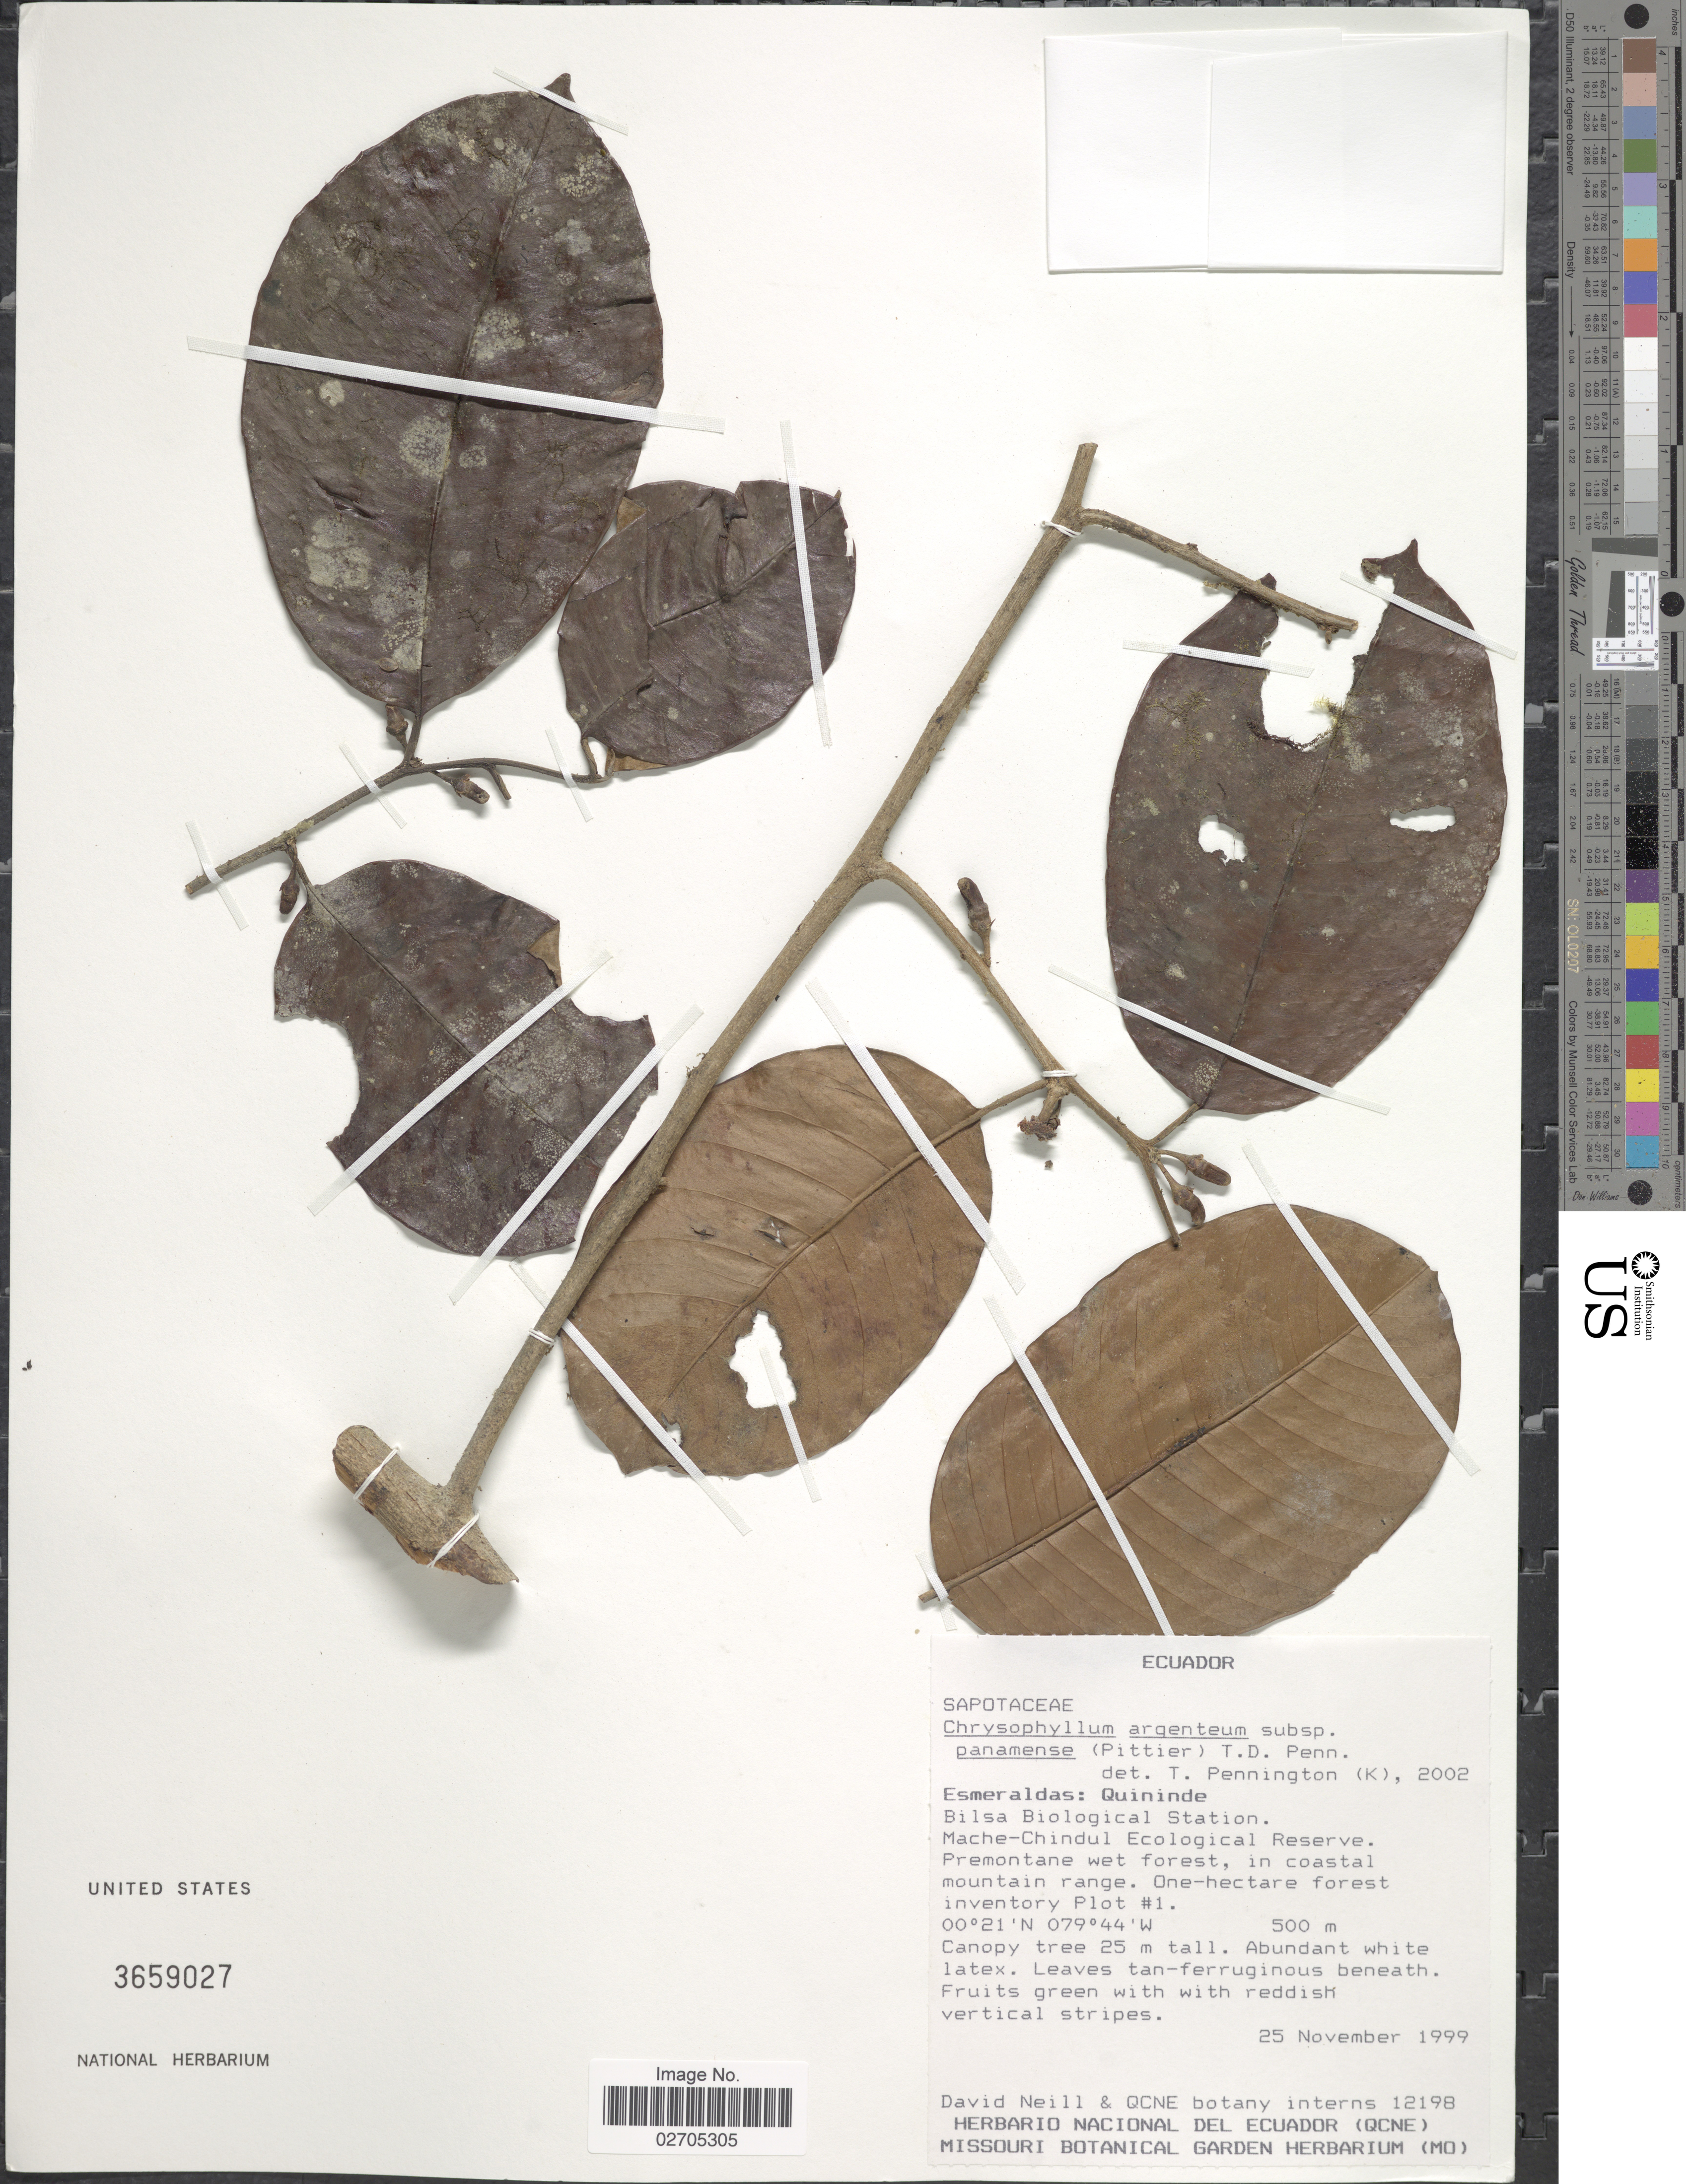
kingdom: Plantae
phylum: Tracheophyta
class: Magnoliopsida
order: Ericales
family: Sapotaceae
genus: Chrysophyllum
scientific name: Chrysophyllum argenteum subsp. panamense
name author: Jacq.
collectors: D. Neill & QCNE botany interns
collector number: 12198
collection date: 1999-11-25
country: Ecuador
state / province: Esmeraldas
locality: Quininde, Bilsa Biological Station, Mache-Chindul Ecological Reserve, in coastal mountain range.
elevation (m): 500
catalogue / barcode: US 3659027